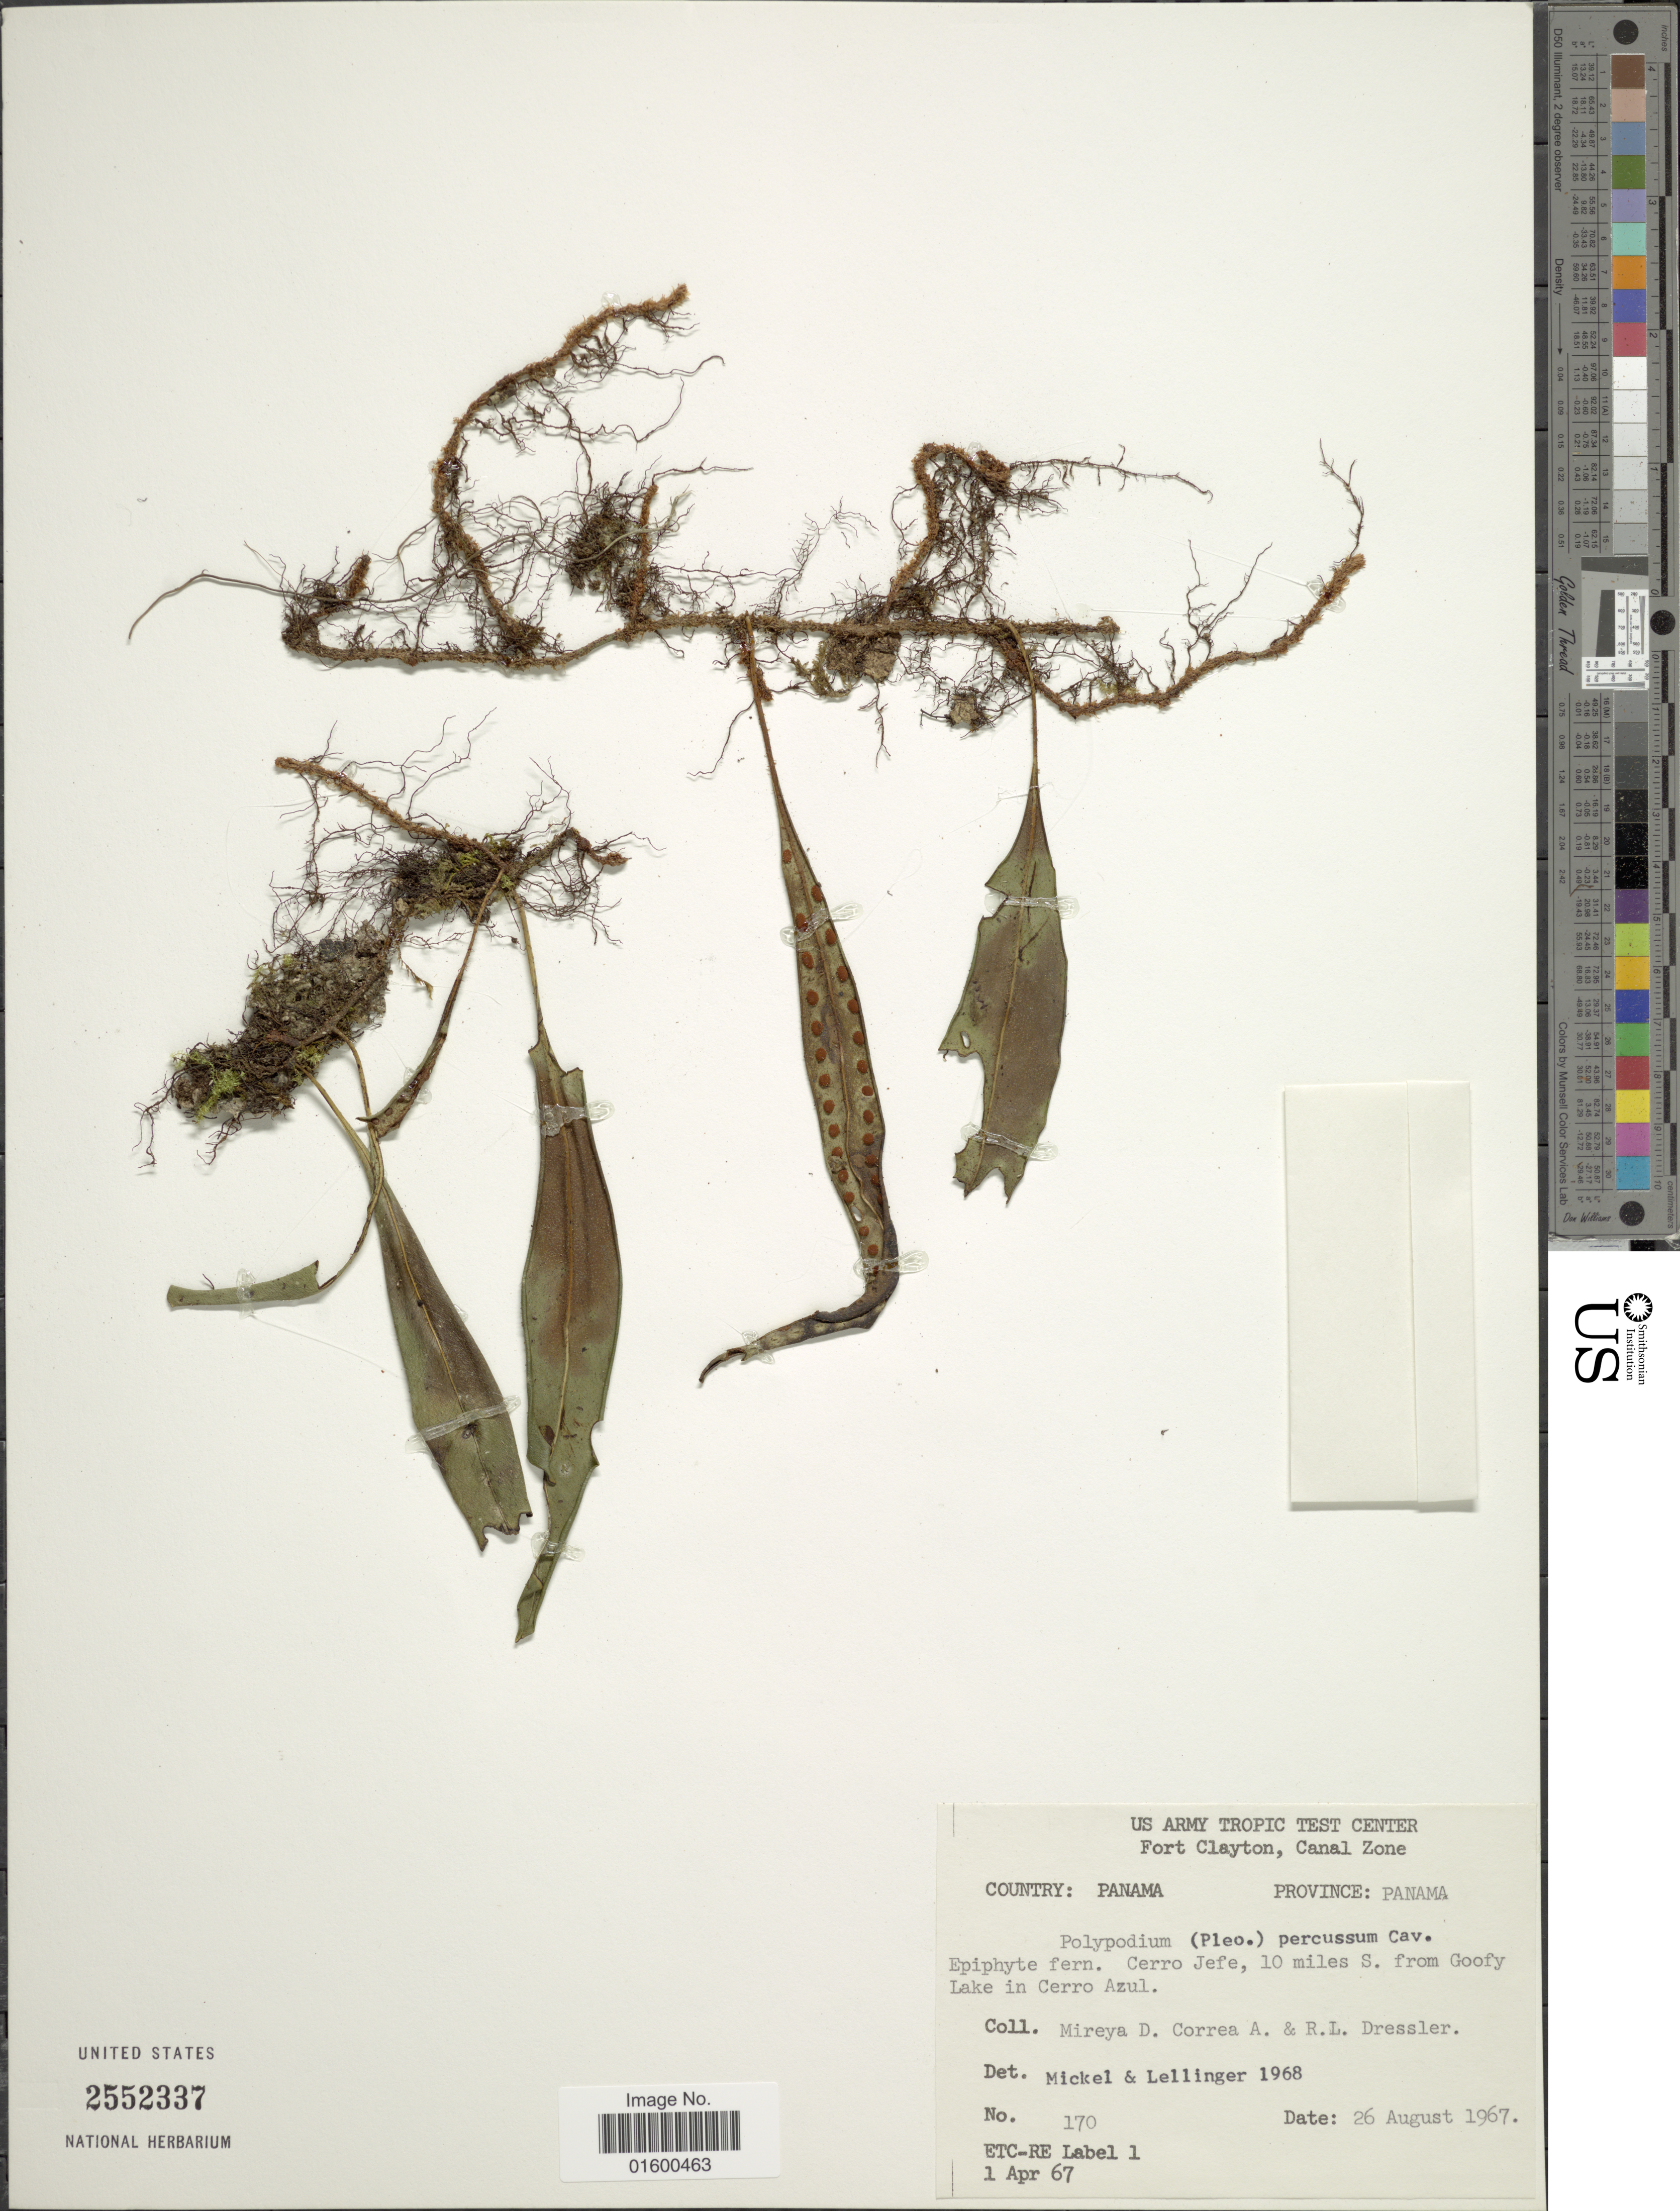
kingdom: Plantae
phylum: Tracheophyta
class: Polypodiopsida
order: Polypodiales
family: Polypodiaceae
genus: Microgramma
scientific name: Microgramma percussa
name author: (Cav.) de la Sota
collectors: M. D. Corrêa-A. & R. Dressler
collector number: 170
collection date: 1967-08-26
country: Panama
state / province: Panamá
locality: Province Panama, Cerro Jefe, 10 miles S. from Goofy Lake in Cerro Azul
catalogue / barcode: US 2552337